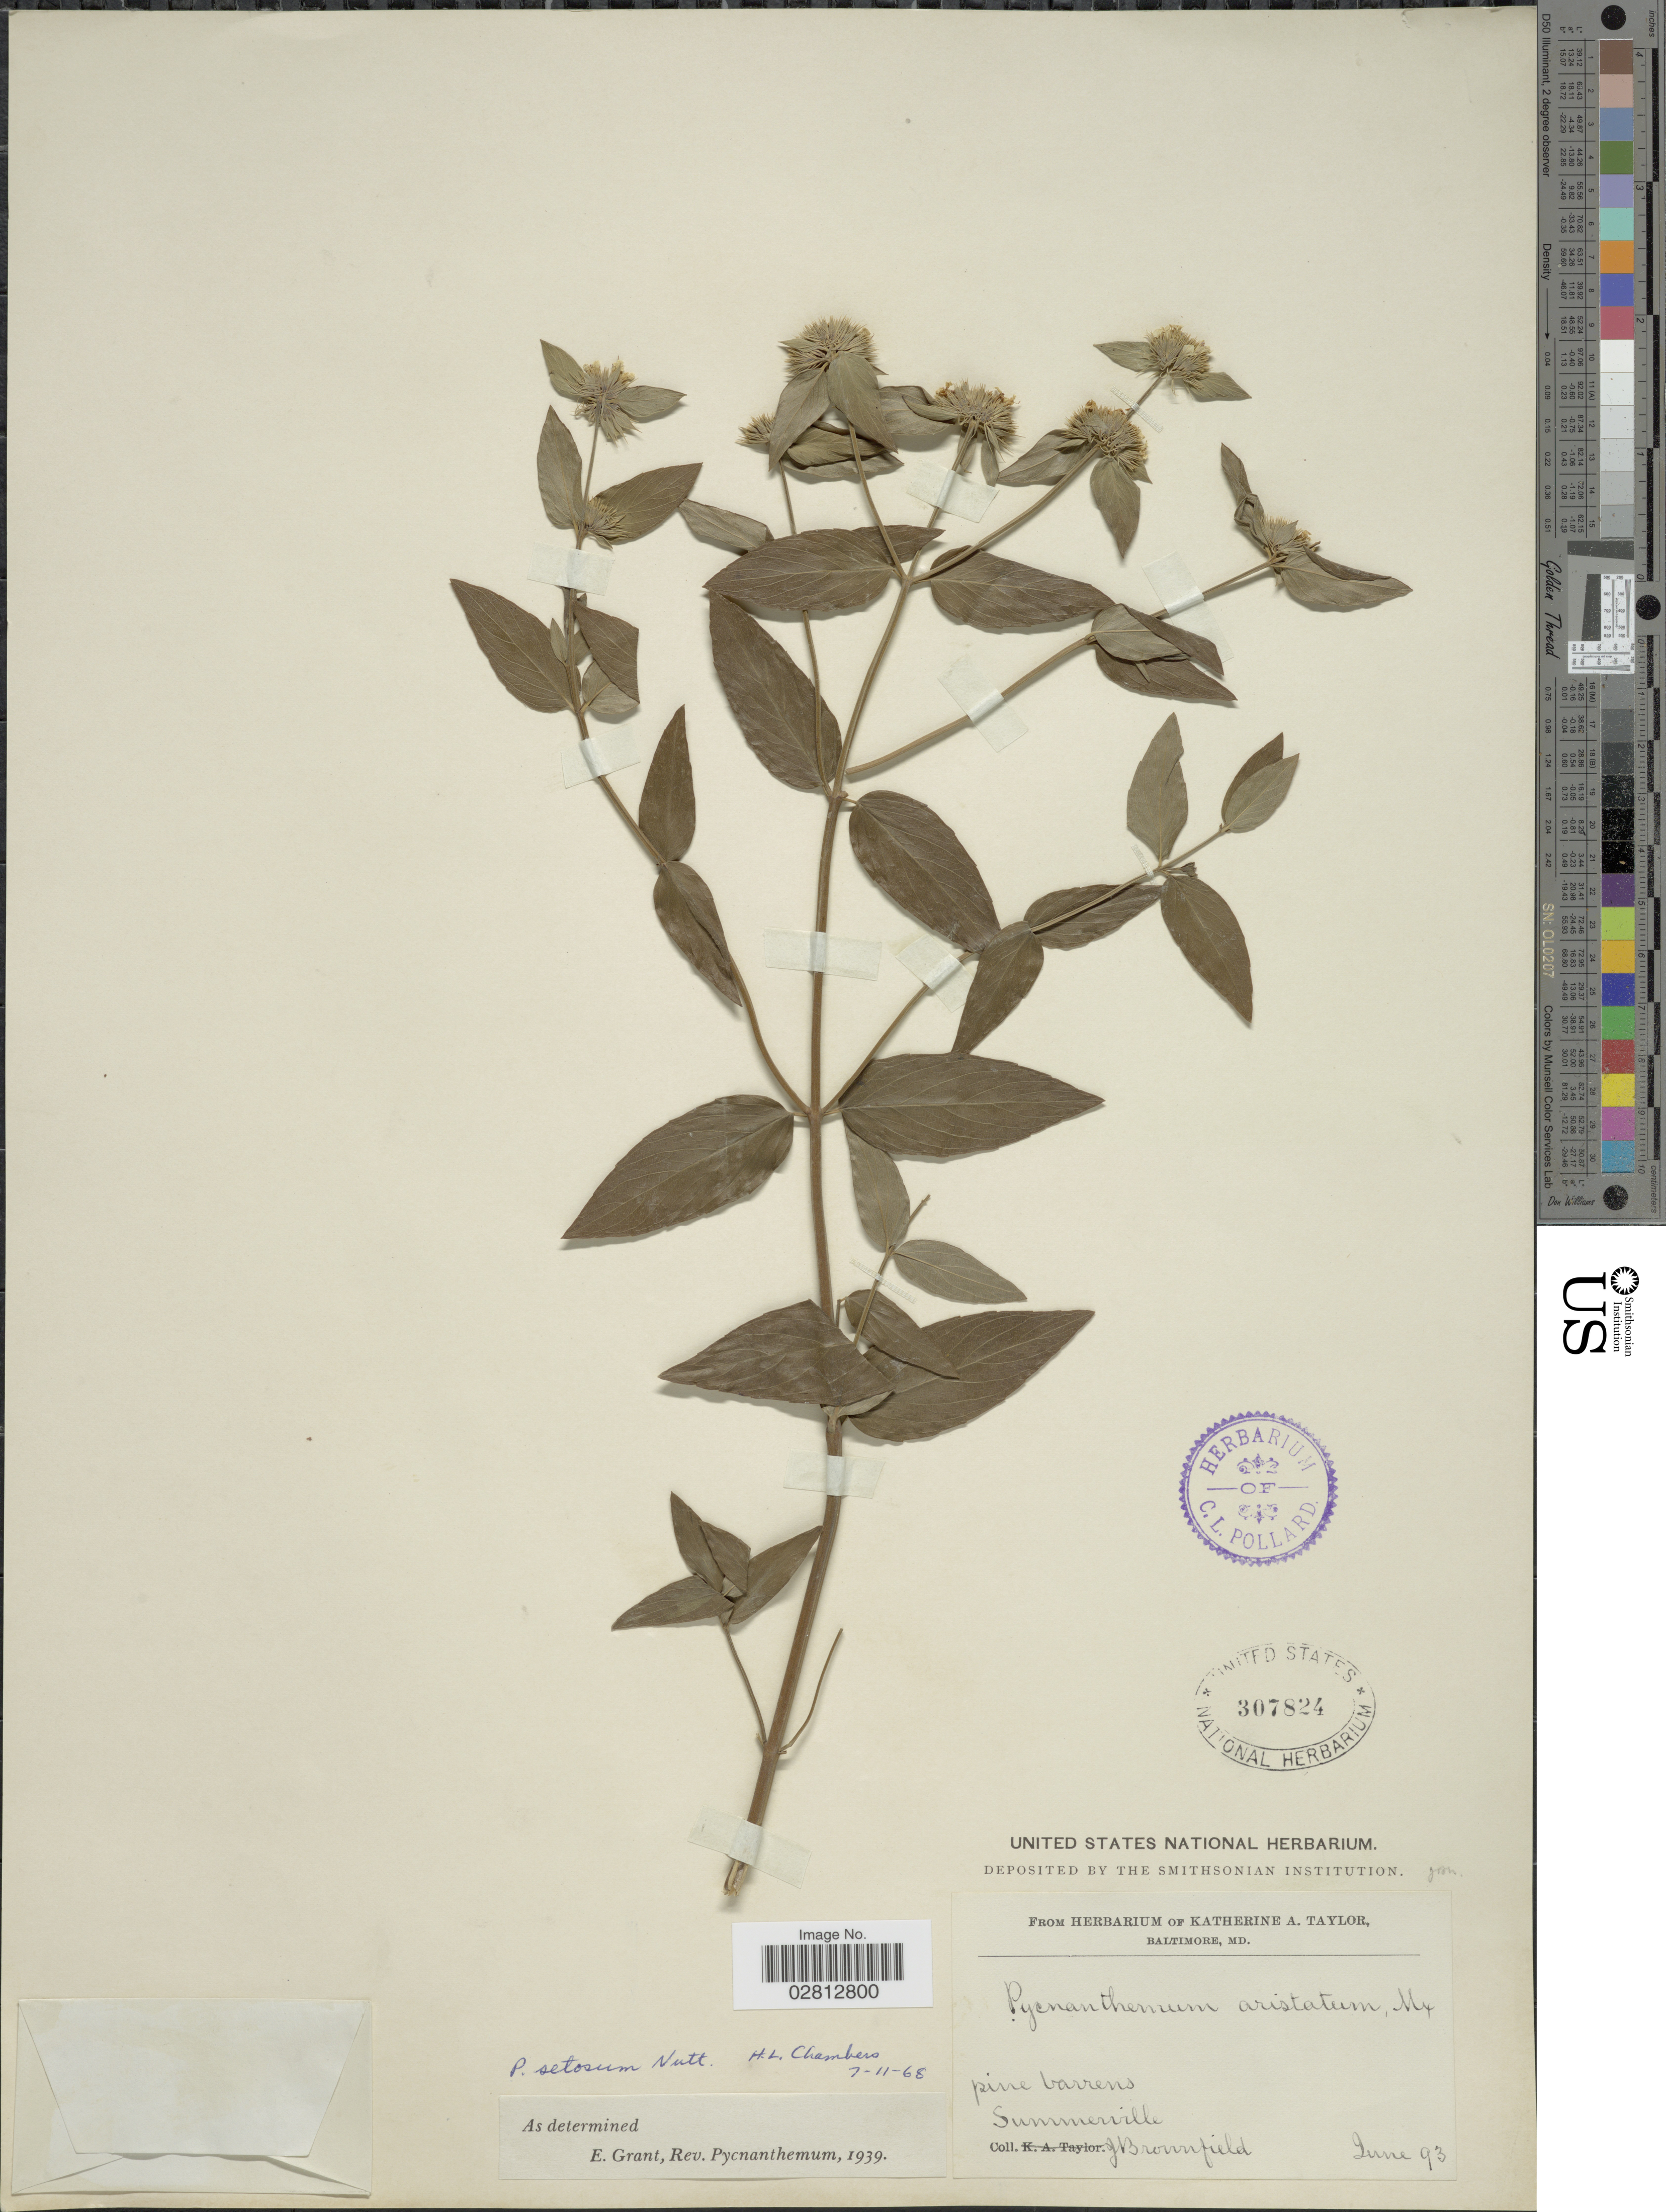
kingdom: Plantae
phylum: Tracheophyta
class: Magnoliopsida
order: Lamiales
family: Lamiaceae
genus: Pycnanthemum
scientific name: Pycnanthemum setosum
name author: Nutt.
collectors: J. Brownfield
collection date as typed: Transcribed d/m/y: /6/93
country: United States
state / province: Maryland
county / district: Calvert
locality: Pine barrens, Summerville.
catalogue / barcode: US 307824